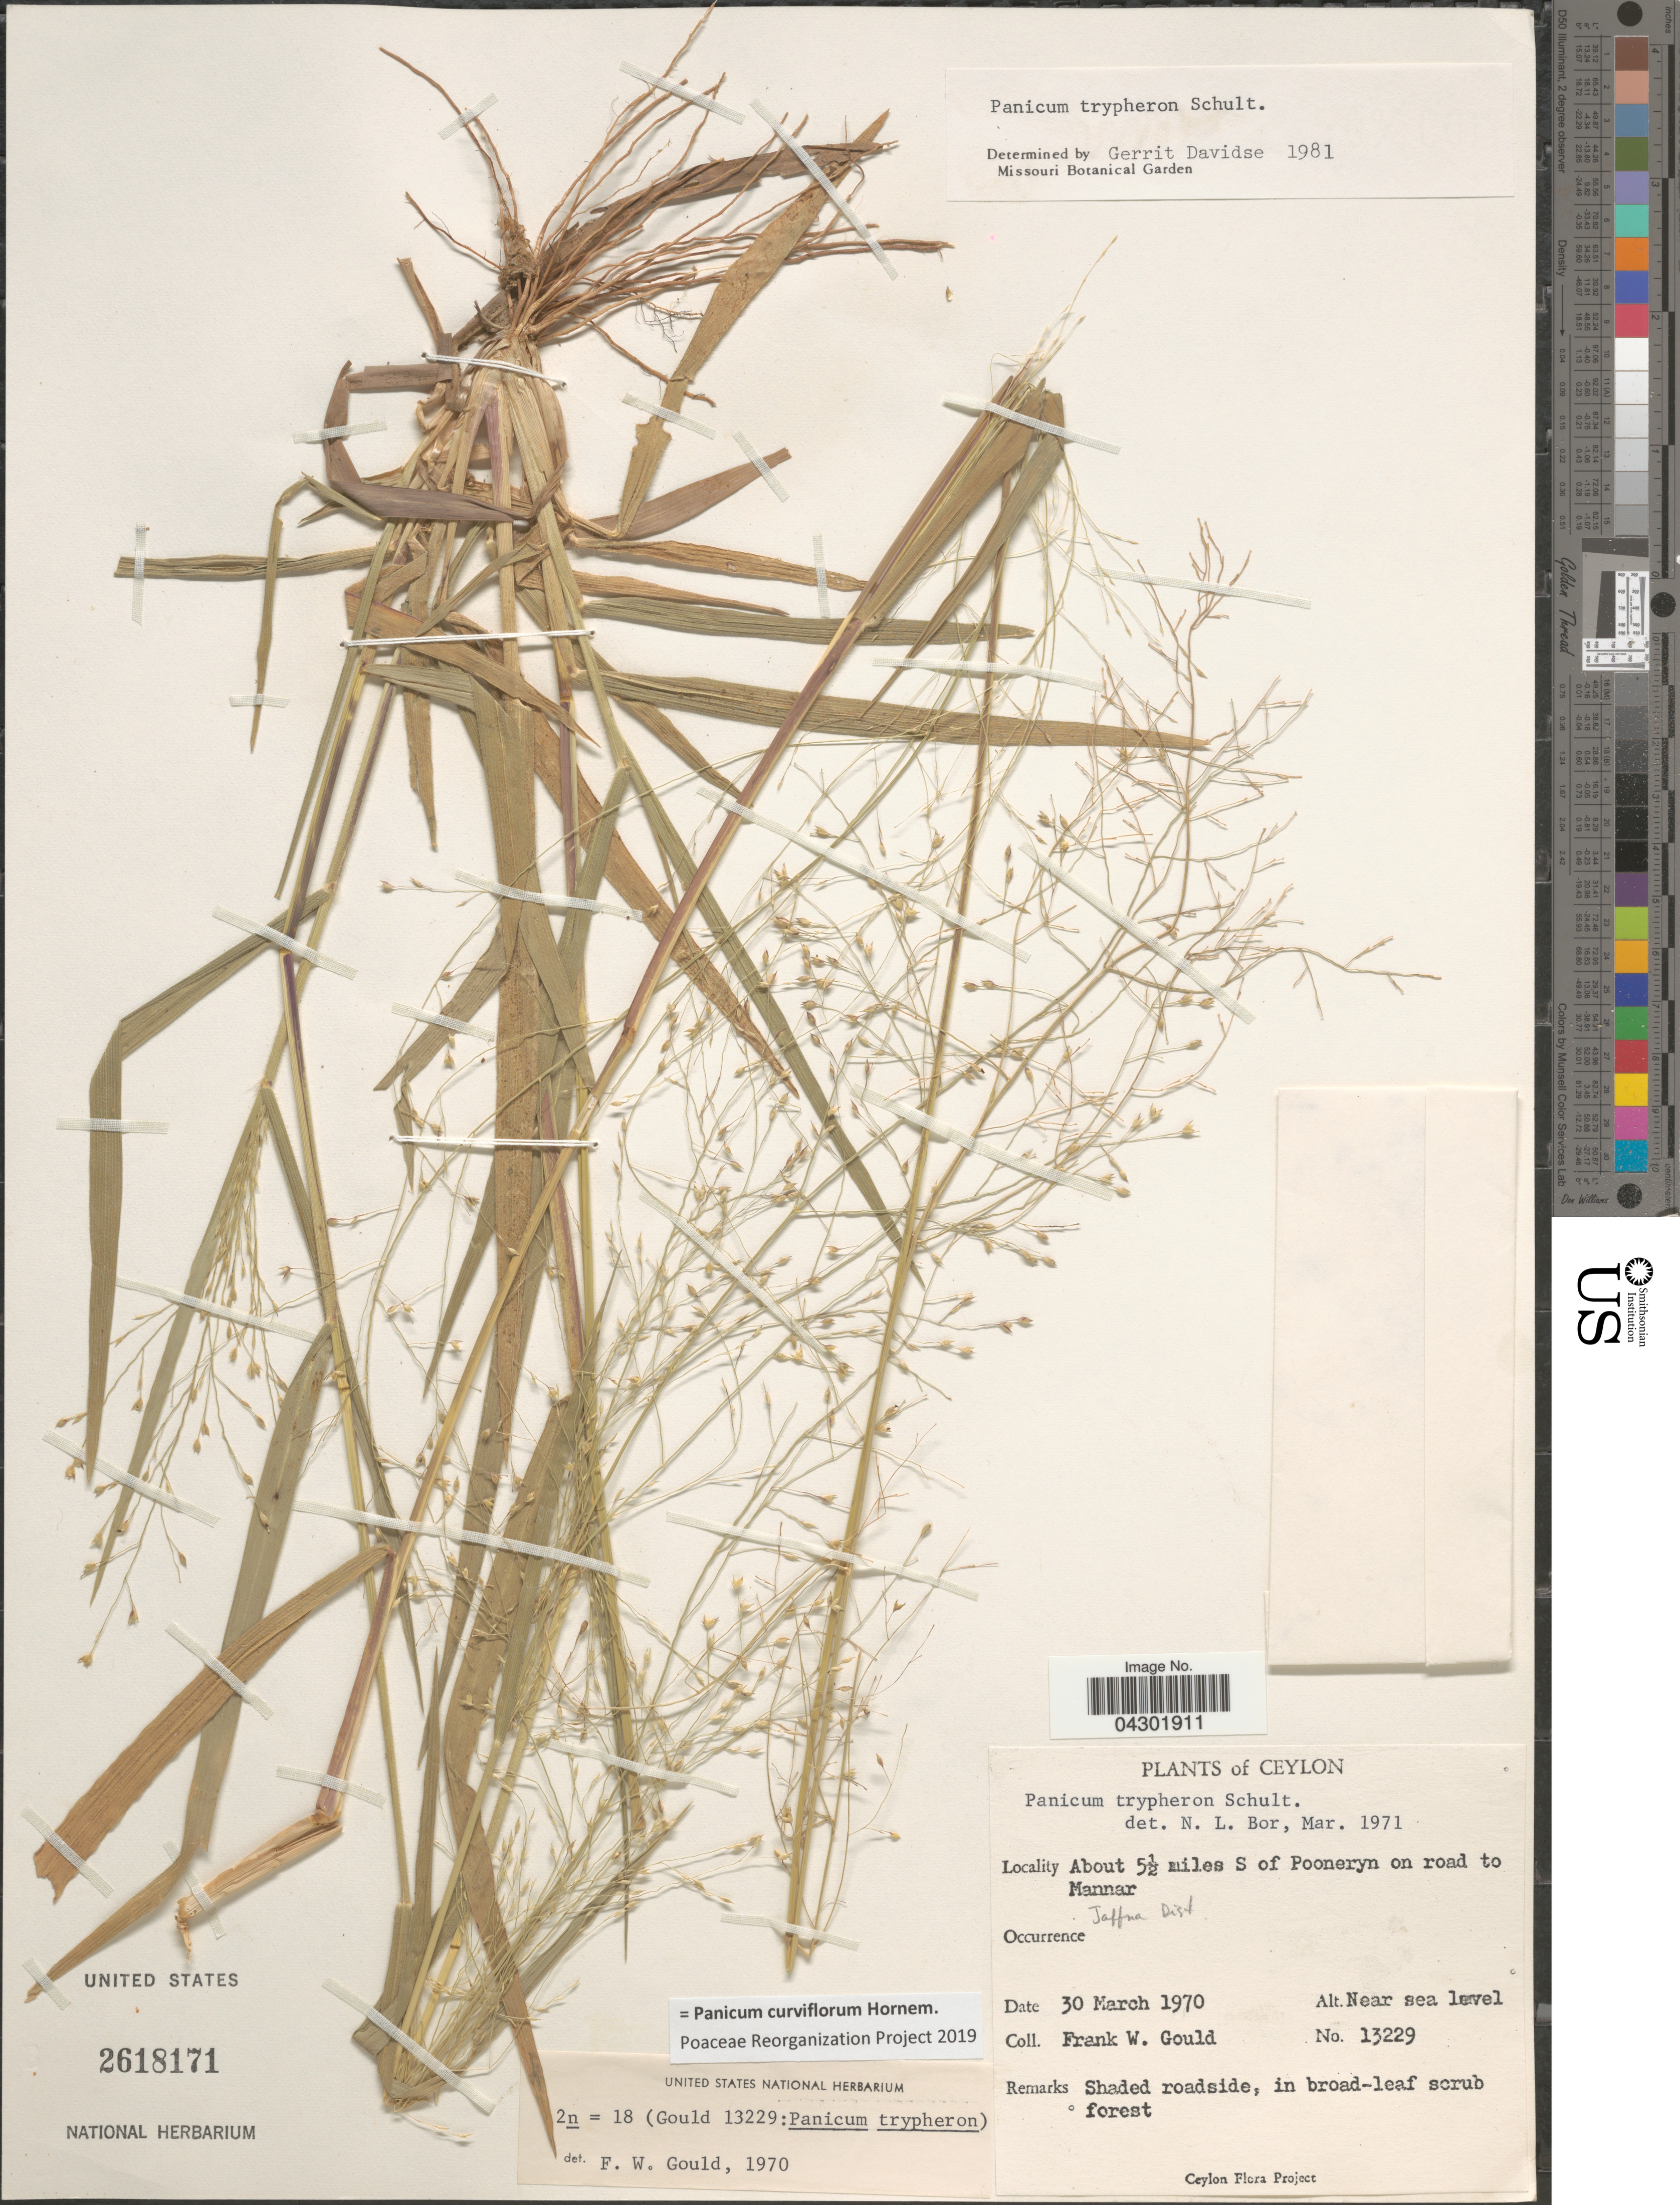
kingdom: Plantae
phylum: Tracheophyta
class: Liliopsida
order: Poales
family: Poaceae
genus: Panicum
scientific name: Panicum curviflorum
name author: Hornem.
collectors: F. W. Gould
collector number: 13229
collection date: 1970-03-30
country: Sri Lanka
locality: Ceylon. About 5½ miles S of Pooneryn on road to Mannar. Jaffna Dist.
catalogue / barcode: US 2618171